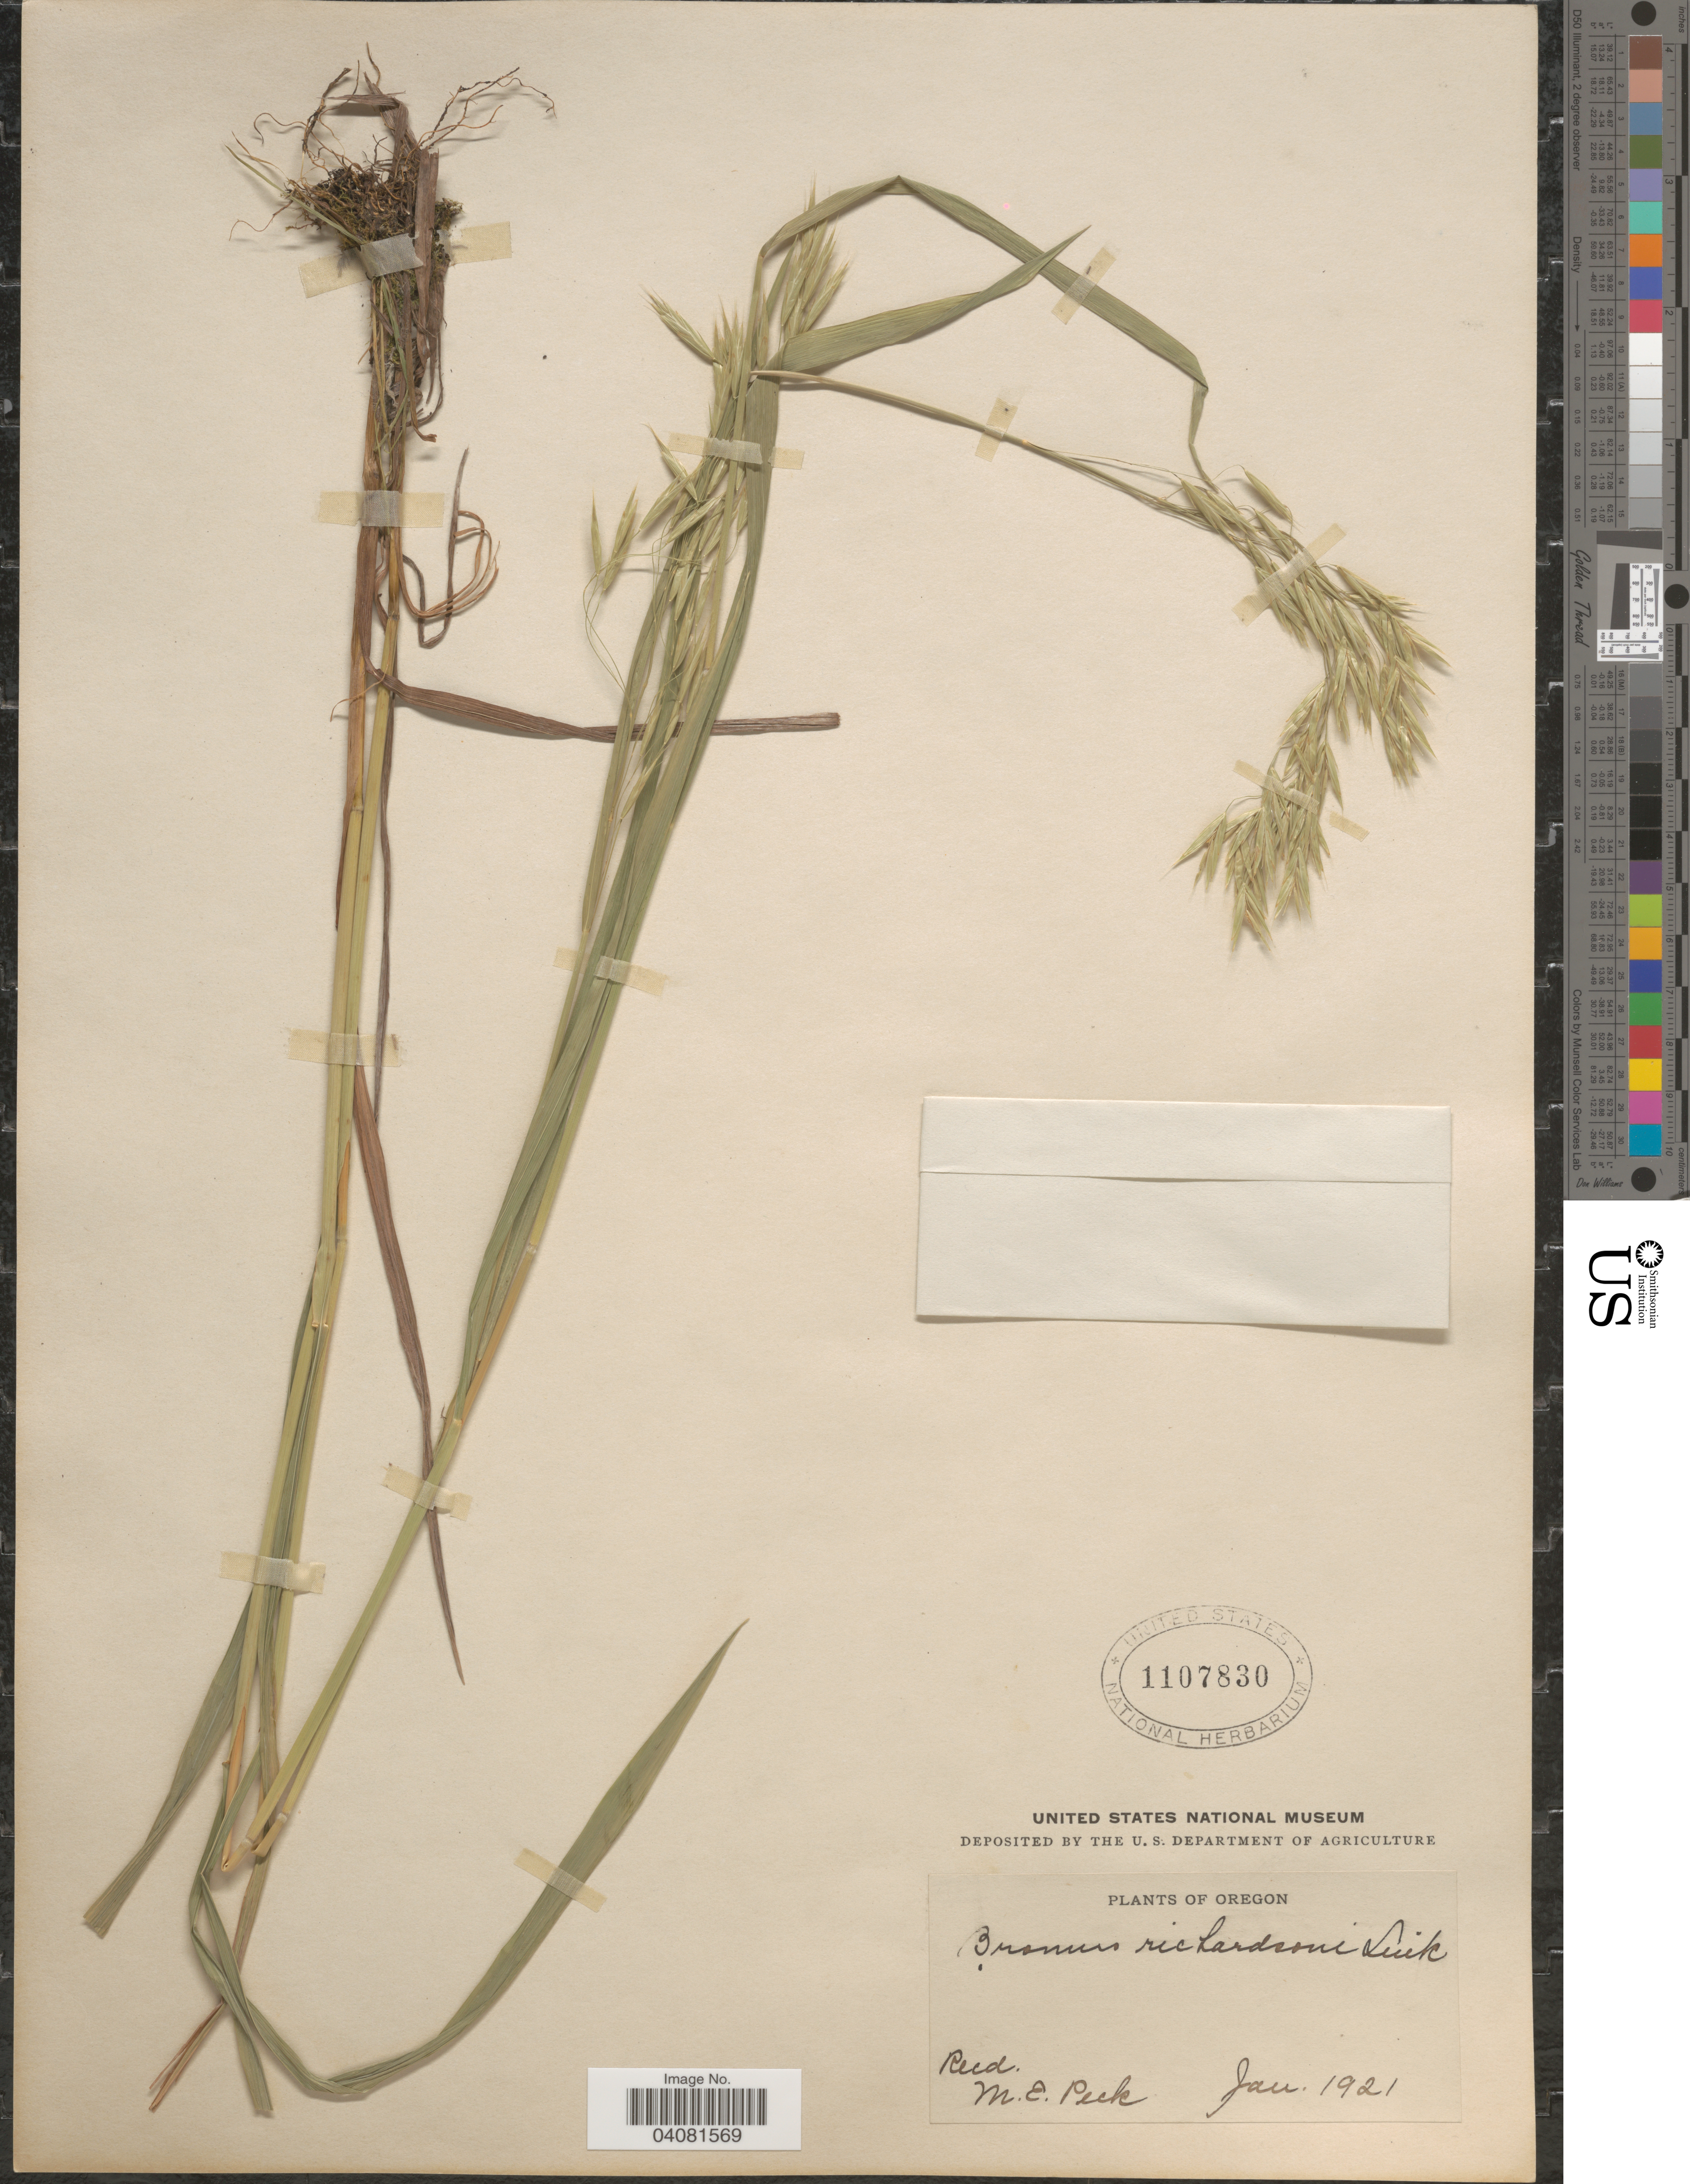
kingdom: Plantae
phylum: Tracheophyta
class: Liliopsida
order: Poales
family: Poaceae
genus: Bromus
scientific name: Bromus ciliatus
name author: L.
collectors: M. E. Peck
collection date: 1921-01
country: United States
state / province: Oregon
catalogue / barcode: US 1107830